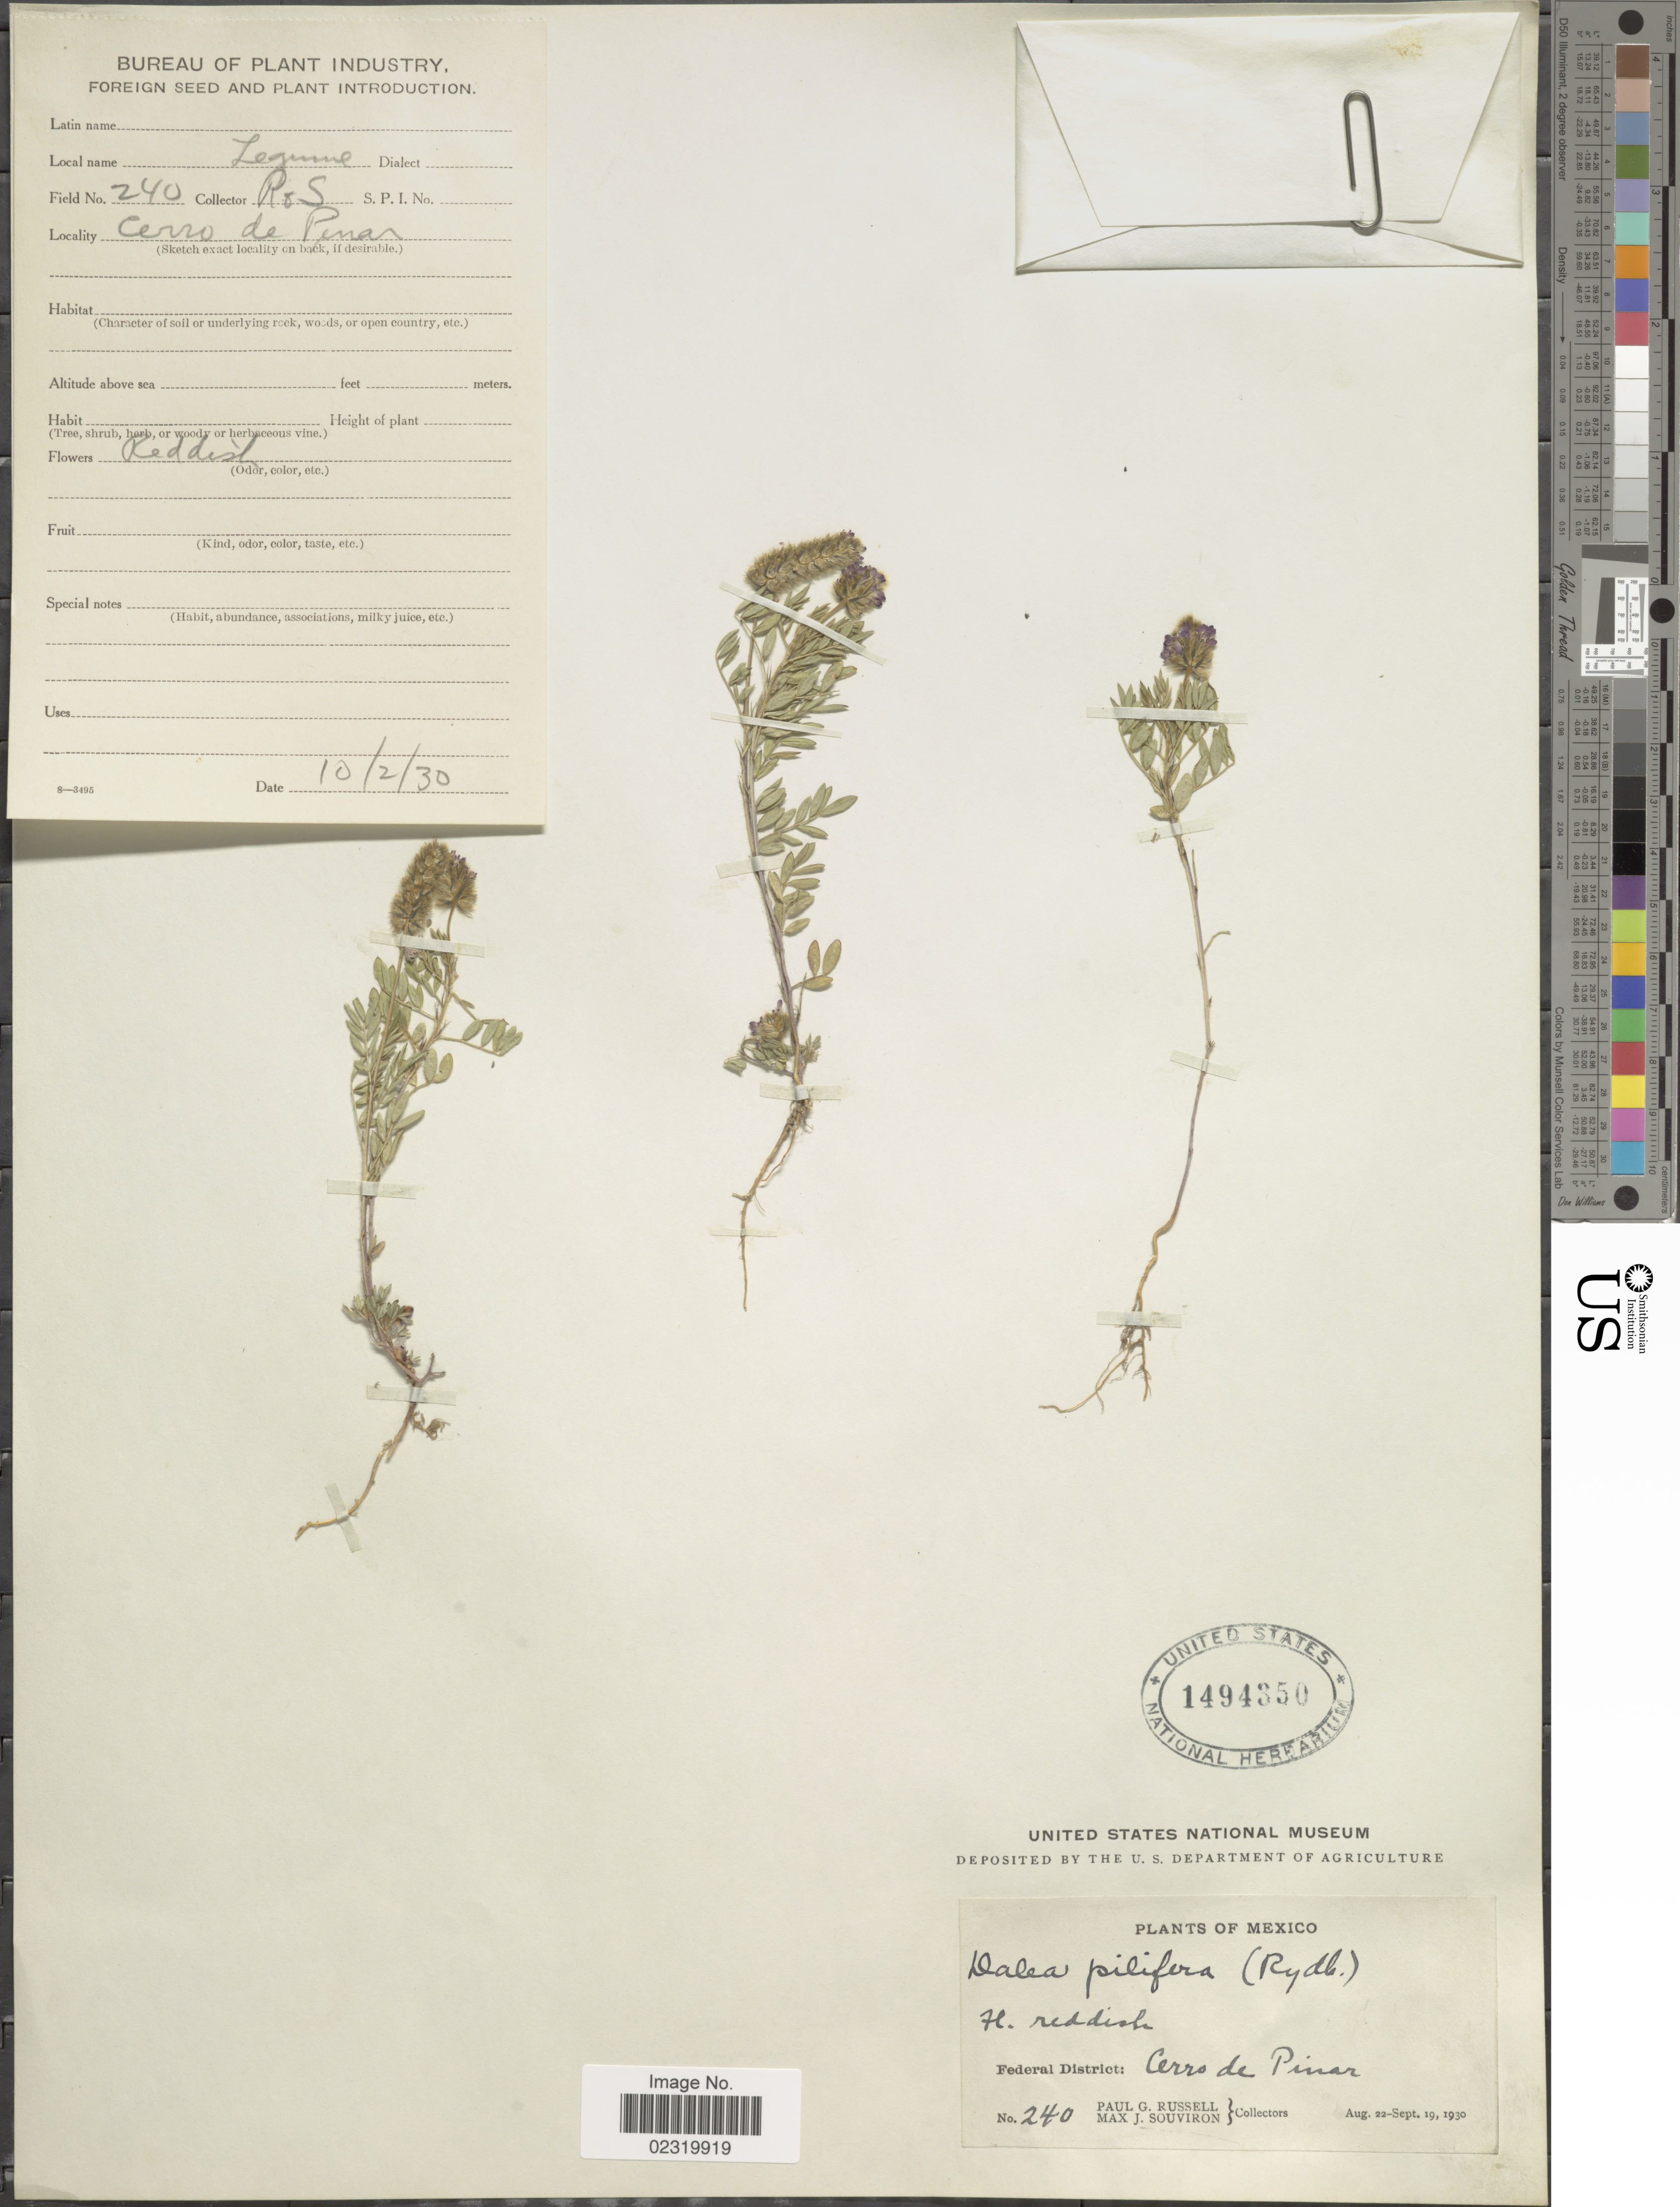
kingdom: Plantae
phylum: Tracheophyta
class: Magnoliopsida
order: Fabales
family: Fabaceae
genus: Dalea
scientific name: Dalea reclinata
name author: (Cav.) Willd.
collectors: P. G. Russell & M. J. Souviron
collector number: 240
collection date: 1930-08-22/1930-09-19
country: Mexico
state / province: Distrito Federal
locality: Cerro de Pinar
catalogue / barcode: US 1494350